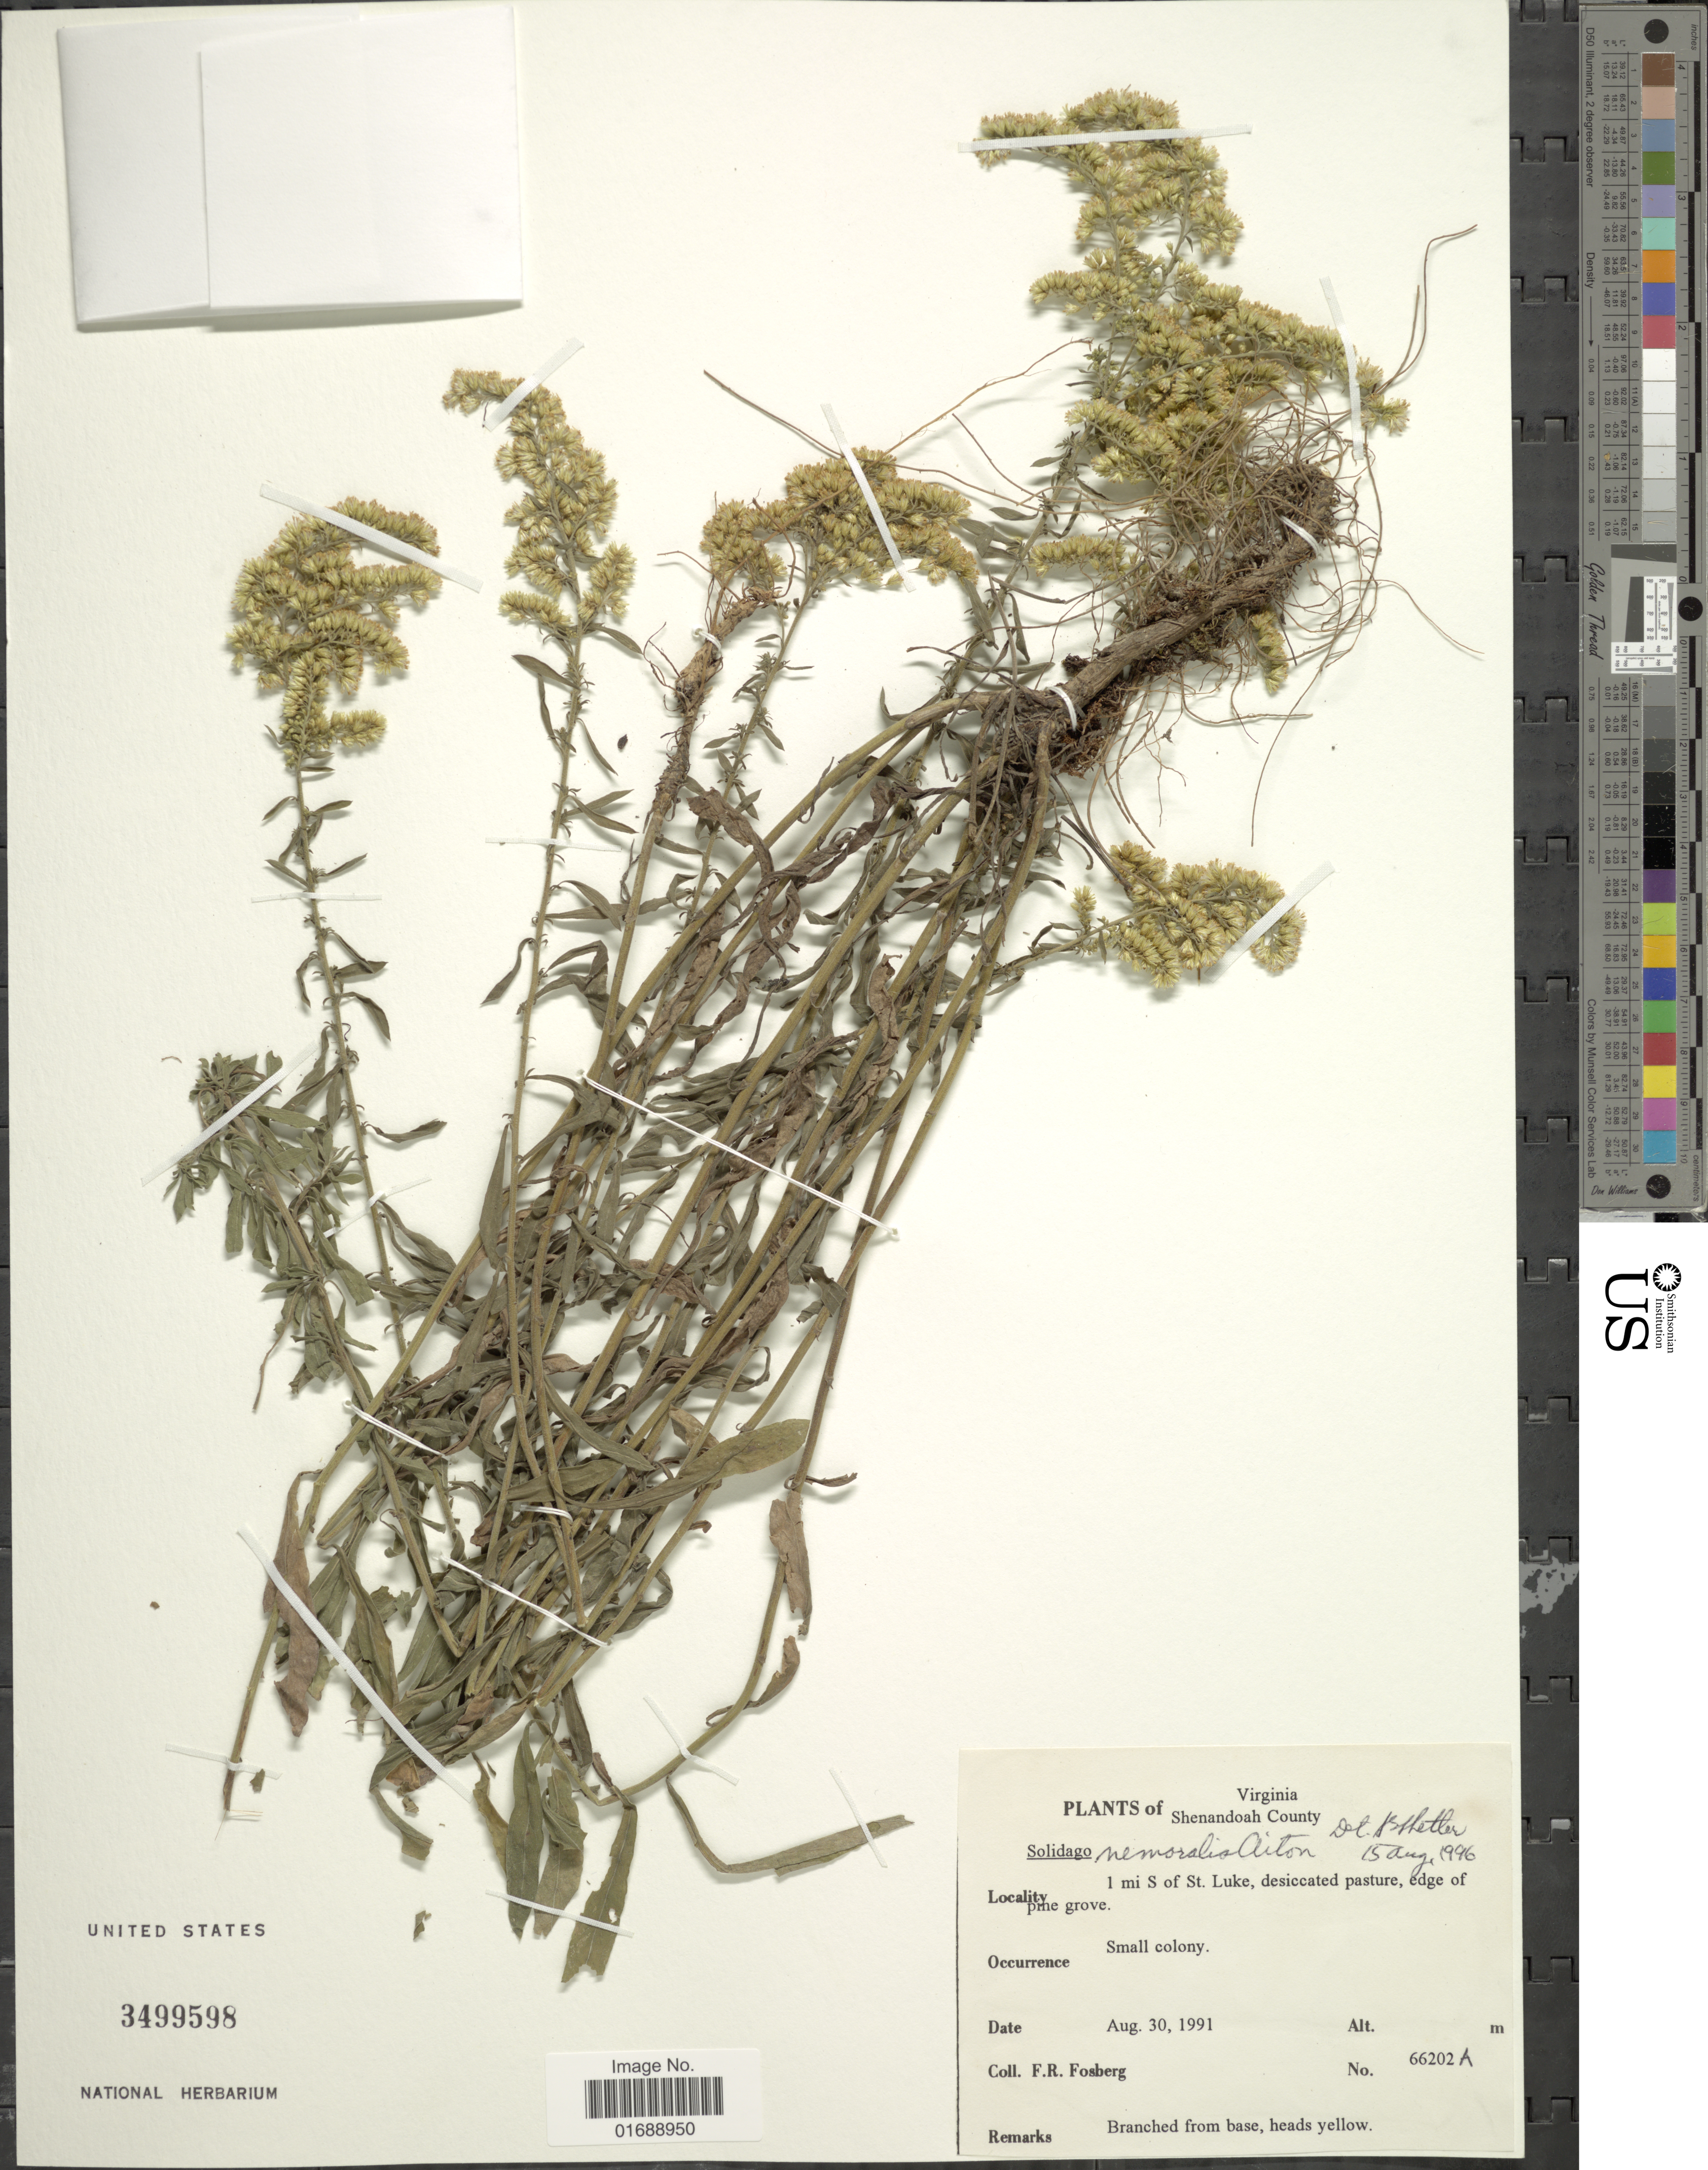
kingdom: Plantae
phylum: Tracheophyta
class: Magnoliopsida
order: Asterales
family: Asteraceae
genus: Solidago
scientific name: Solidago nemoralis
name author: Aiton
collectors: F. R. Fosberg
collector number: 66202A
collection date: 1991-08-30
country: United States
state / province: Virginia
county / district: Shenandoah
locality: Shenandoah County, 1 mi S of St. Luke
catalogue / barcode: US 3499598